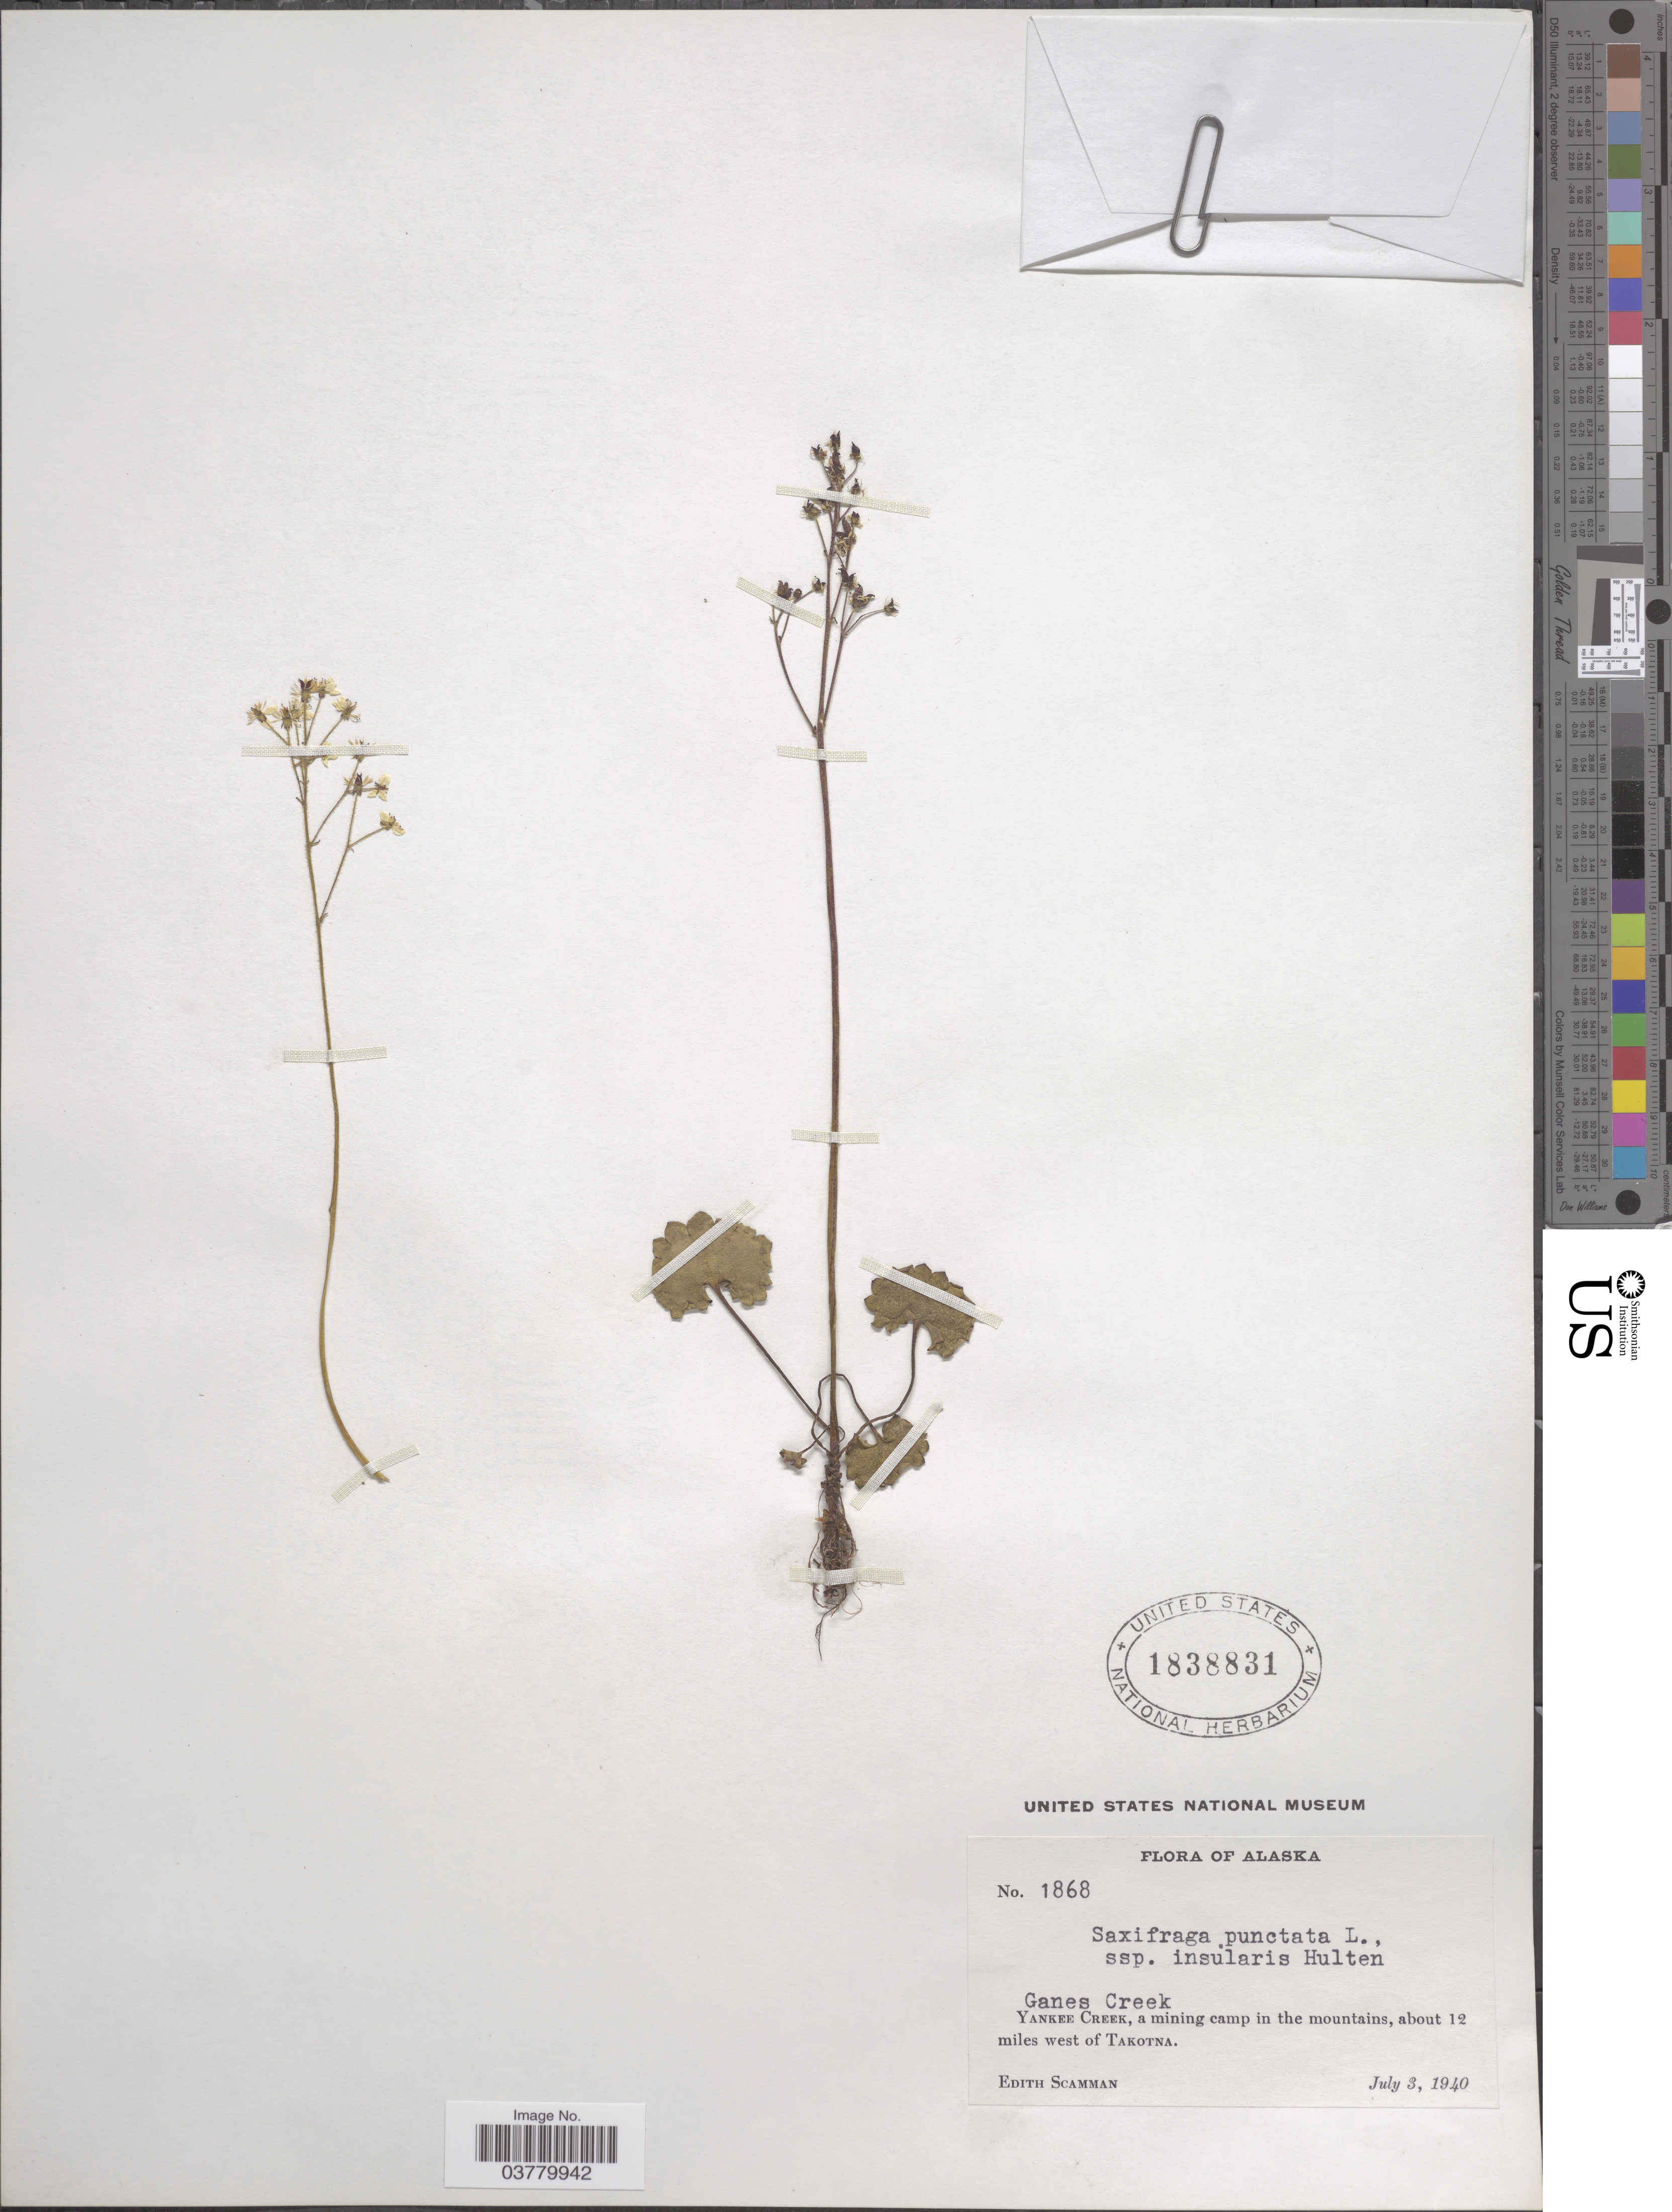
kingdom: Plantae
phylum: Tracheophyta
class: Magnoliopsida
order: Saxifragales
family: Saxifragaceae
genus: Micranthes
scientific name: Micranthes nelsoniana var. insularis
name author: (Hultén) Gornall & H. Ohba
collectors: E. Scamman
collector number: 1868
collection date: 1940-07-03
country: United States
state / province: Alaska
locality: Ganes Creek. Yankee Creek, a mining camp in the mountains, about 12 miles west of Takotna.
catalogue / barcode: US 1838831